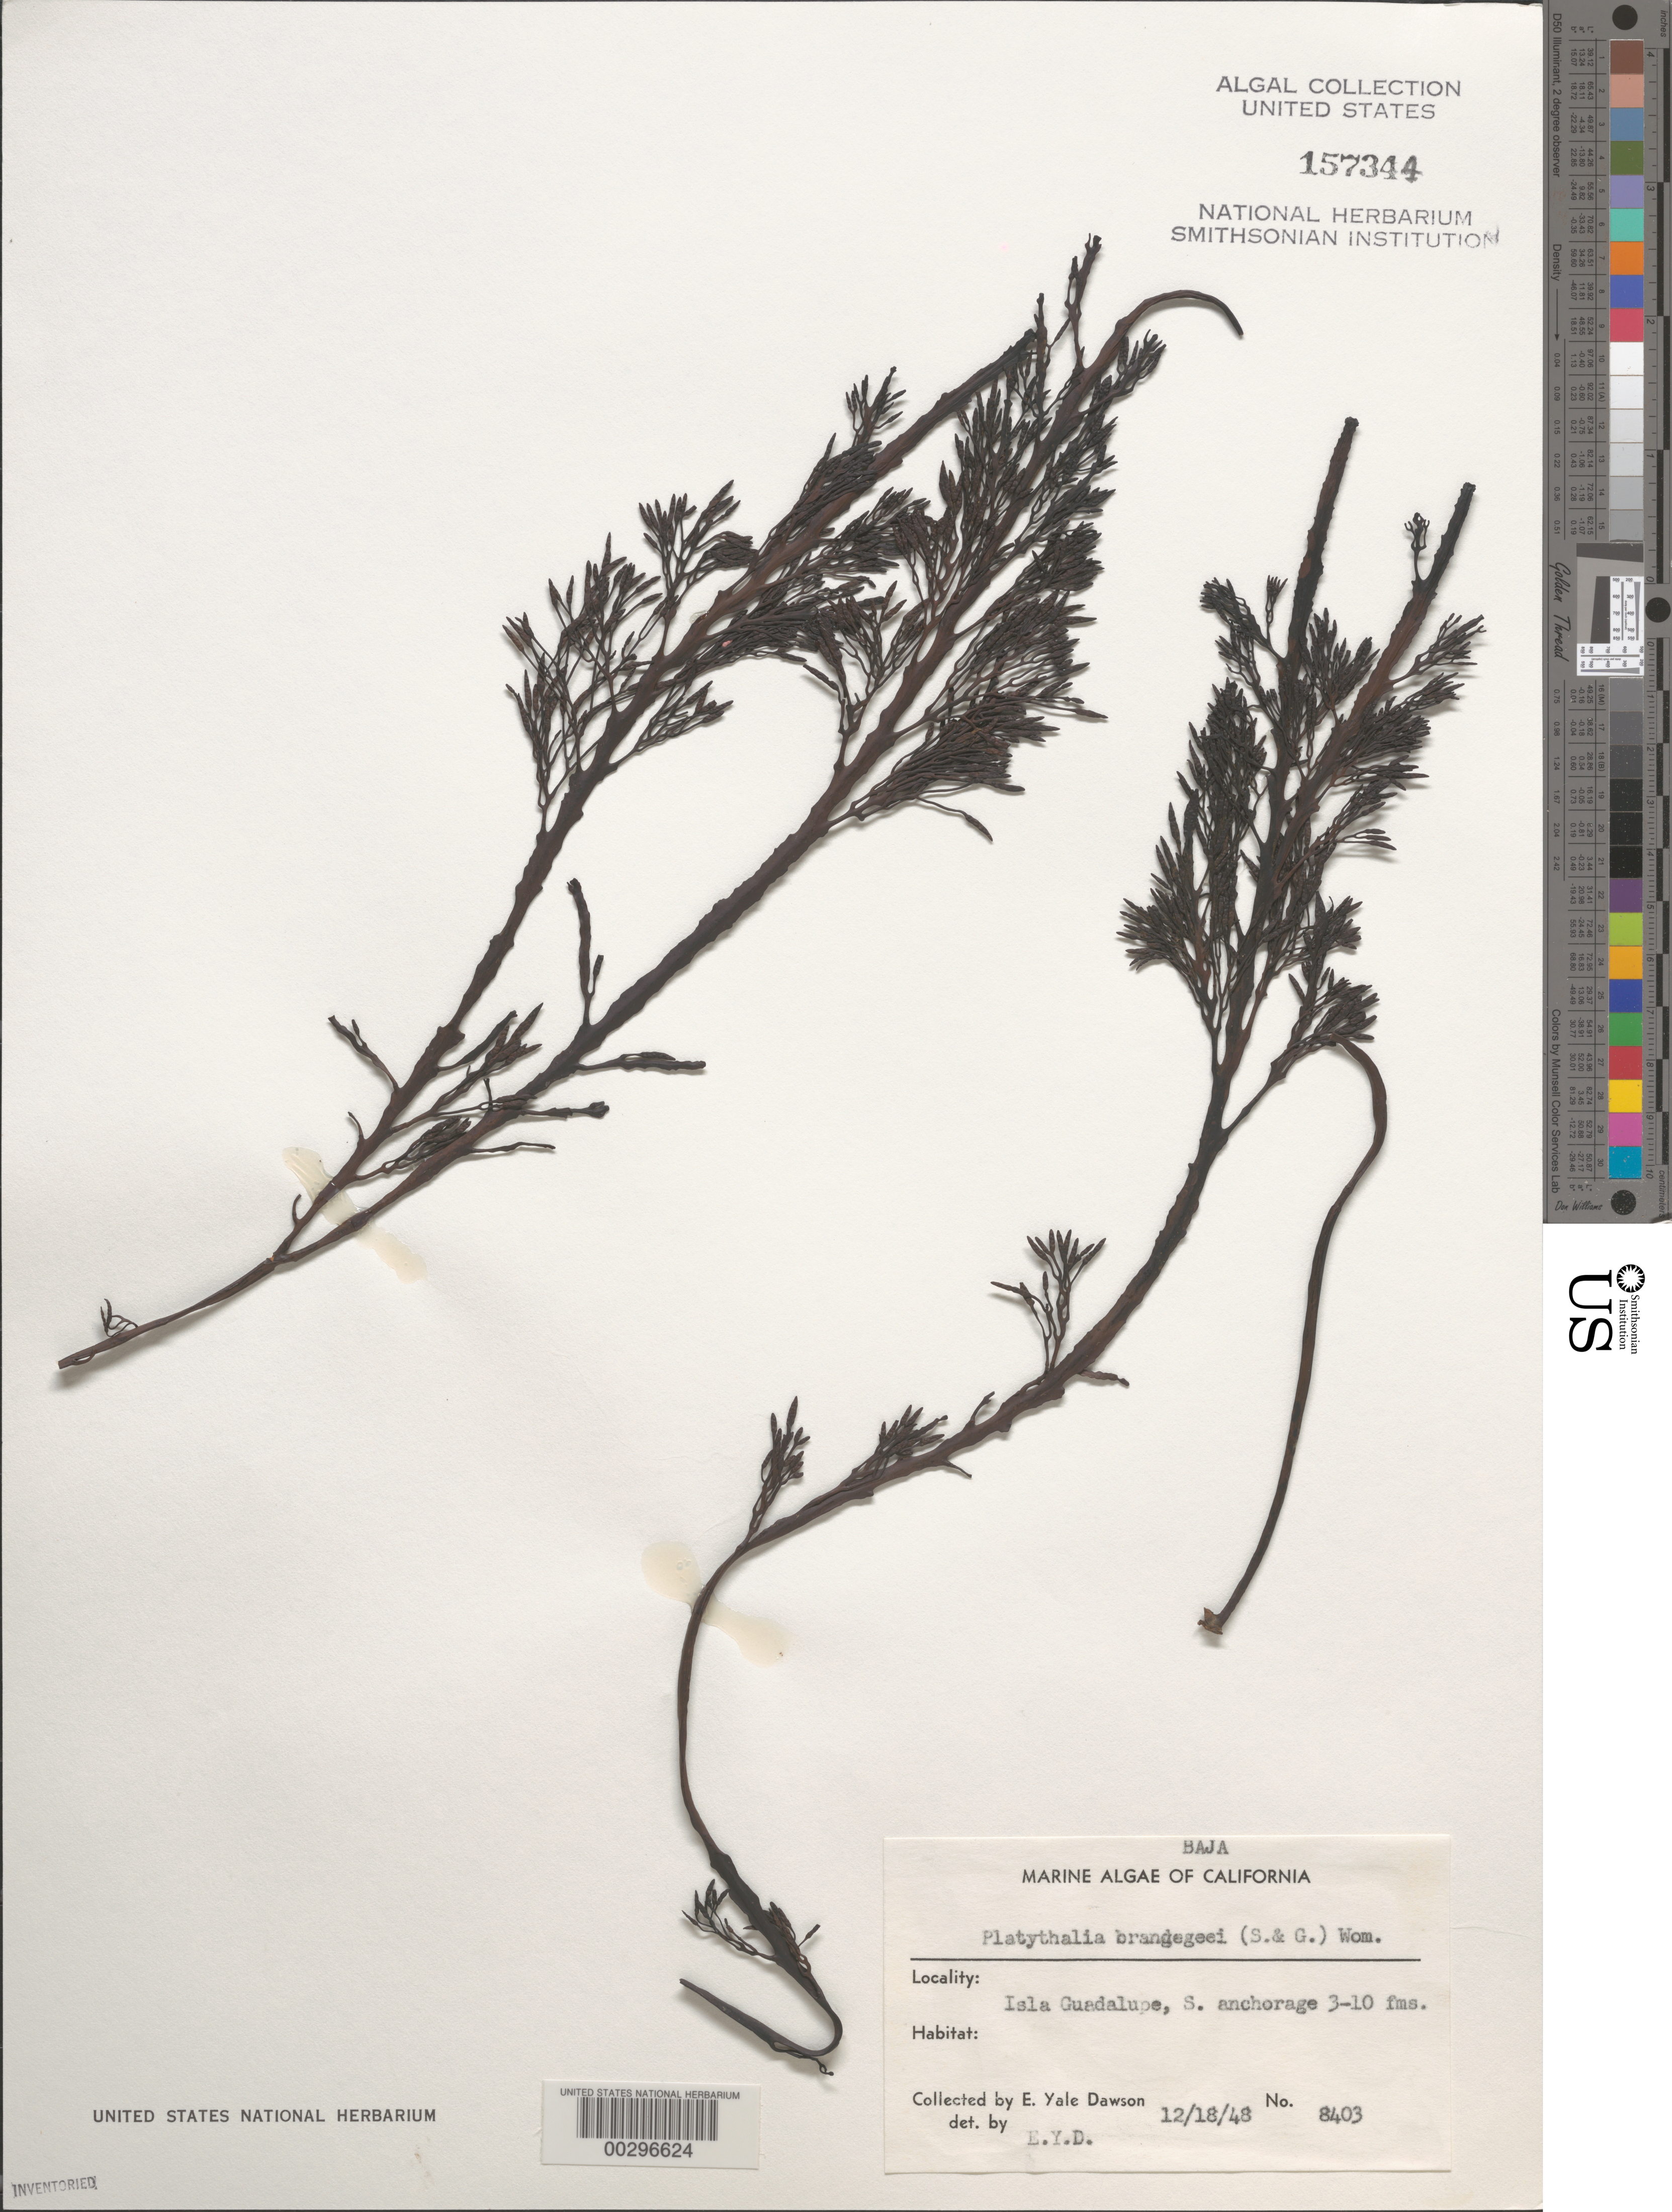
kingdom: Chromista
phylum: Ochrophyta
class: Phaeophyceae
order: Fucales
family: Sargassaceae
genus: Stolonophora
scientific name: Stolonophora brandegeei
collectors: E. Y. Dawson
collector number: EYD 8403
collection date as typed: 18 Dec 1948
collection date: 1948-12-18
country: Mexico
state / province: Baja California Norte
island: Isla Guadalupe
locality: South Anchorage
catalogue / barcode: US 157344